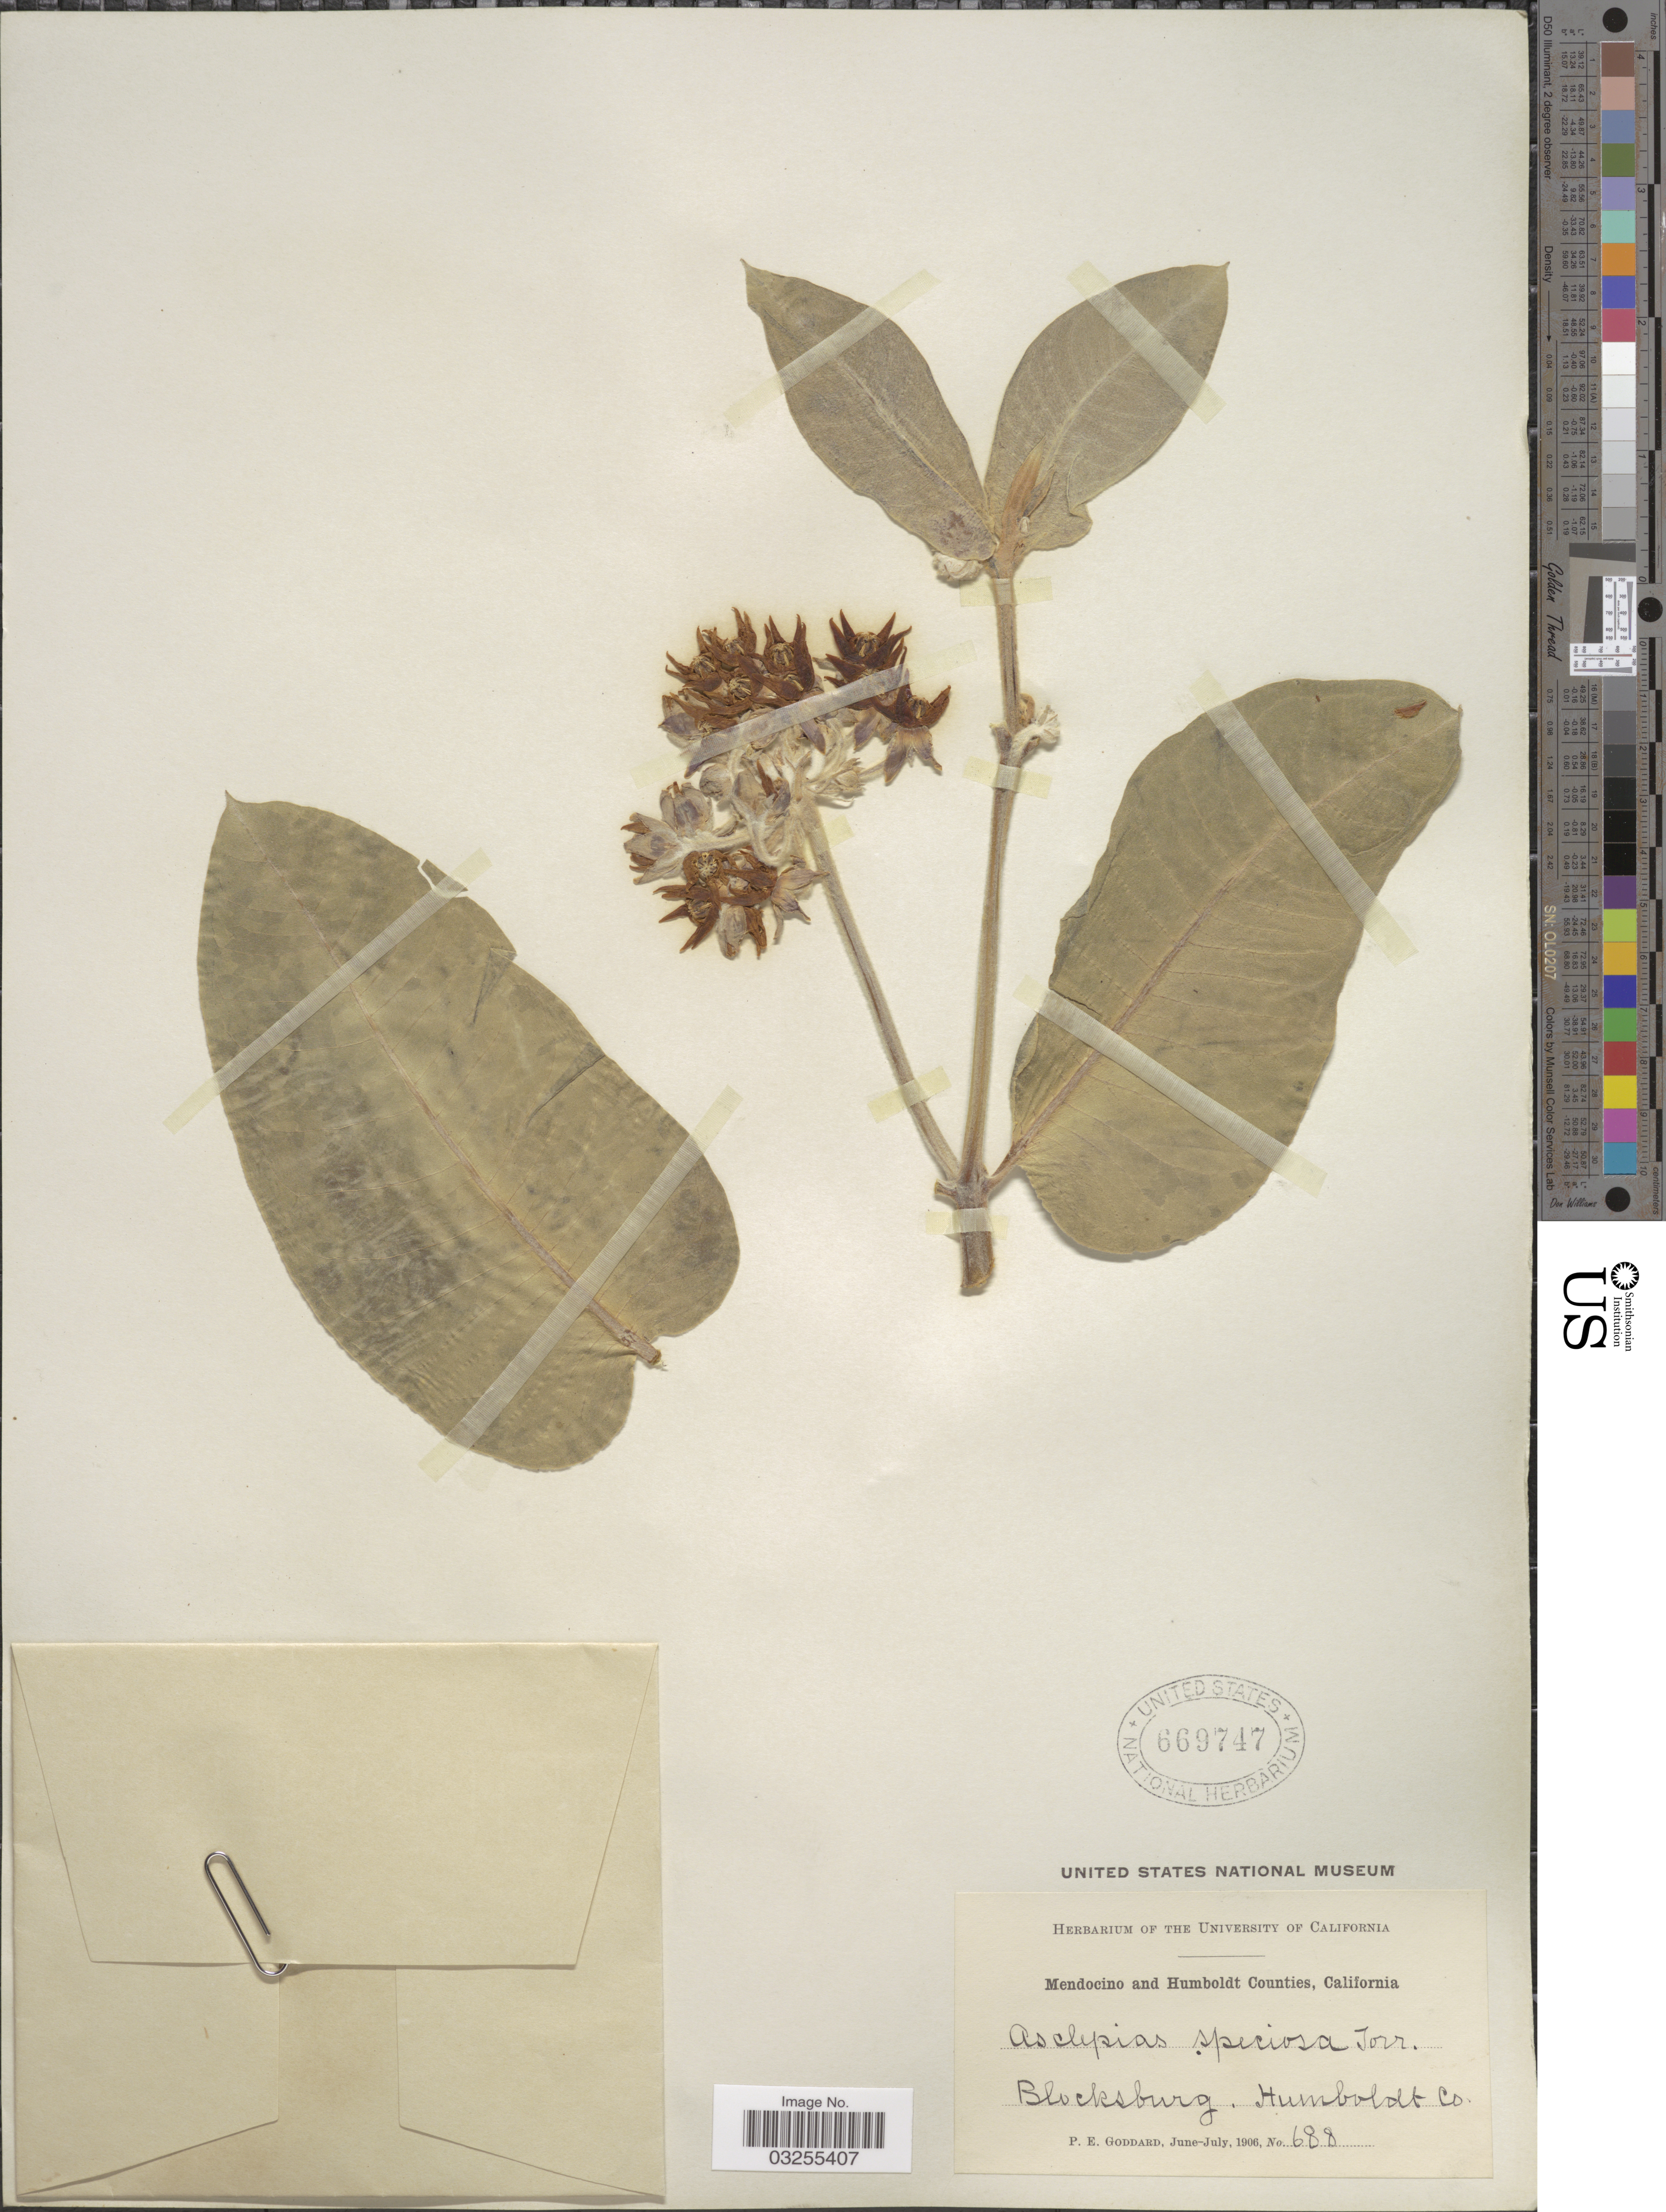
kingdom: Plantae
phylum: Tracheophyta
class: Magnoliopsida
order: Gentianales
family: Apocynaceae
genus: Asclepias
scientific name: Asclepias speciosa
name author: Torr.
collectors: P. Goddard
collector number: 688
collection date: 1906-06/1906-07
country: United States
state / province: California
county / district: Humboldt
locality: Blocksburg, Humboldt Co.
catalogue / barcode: US 669747